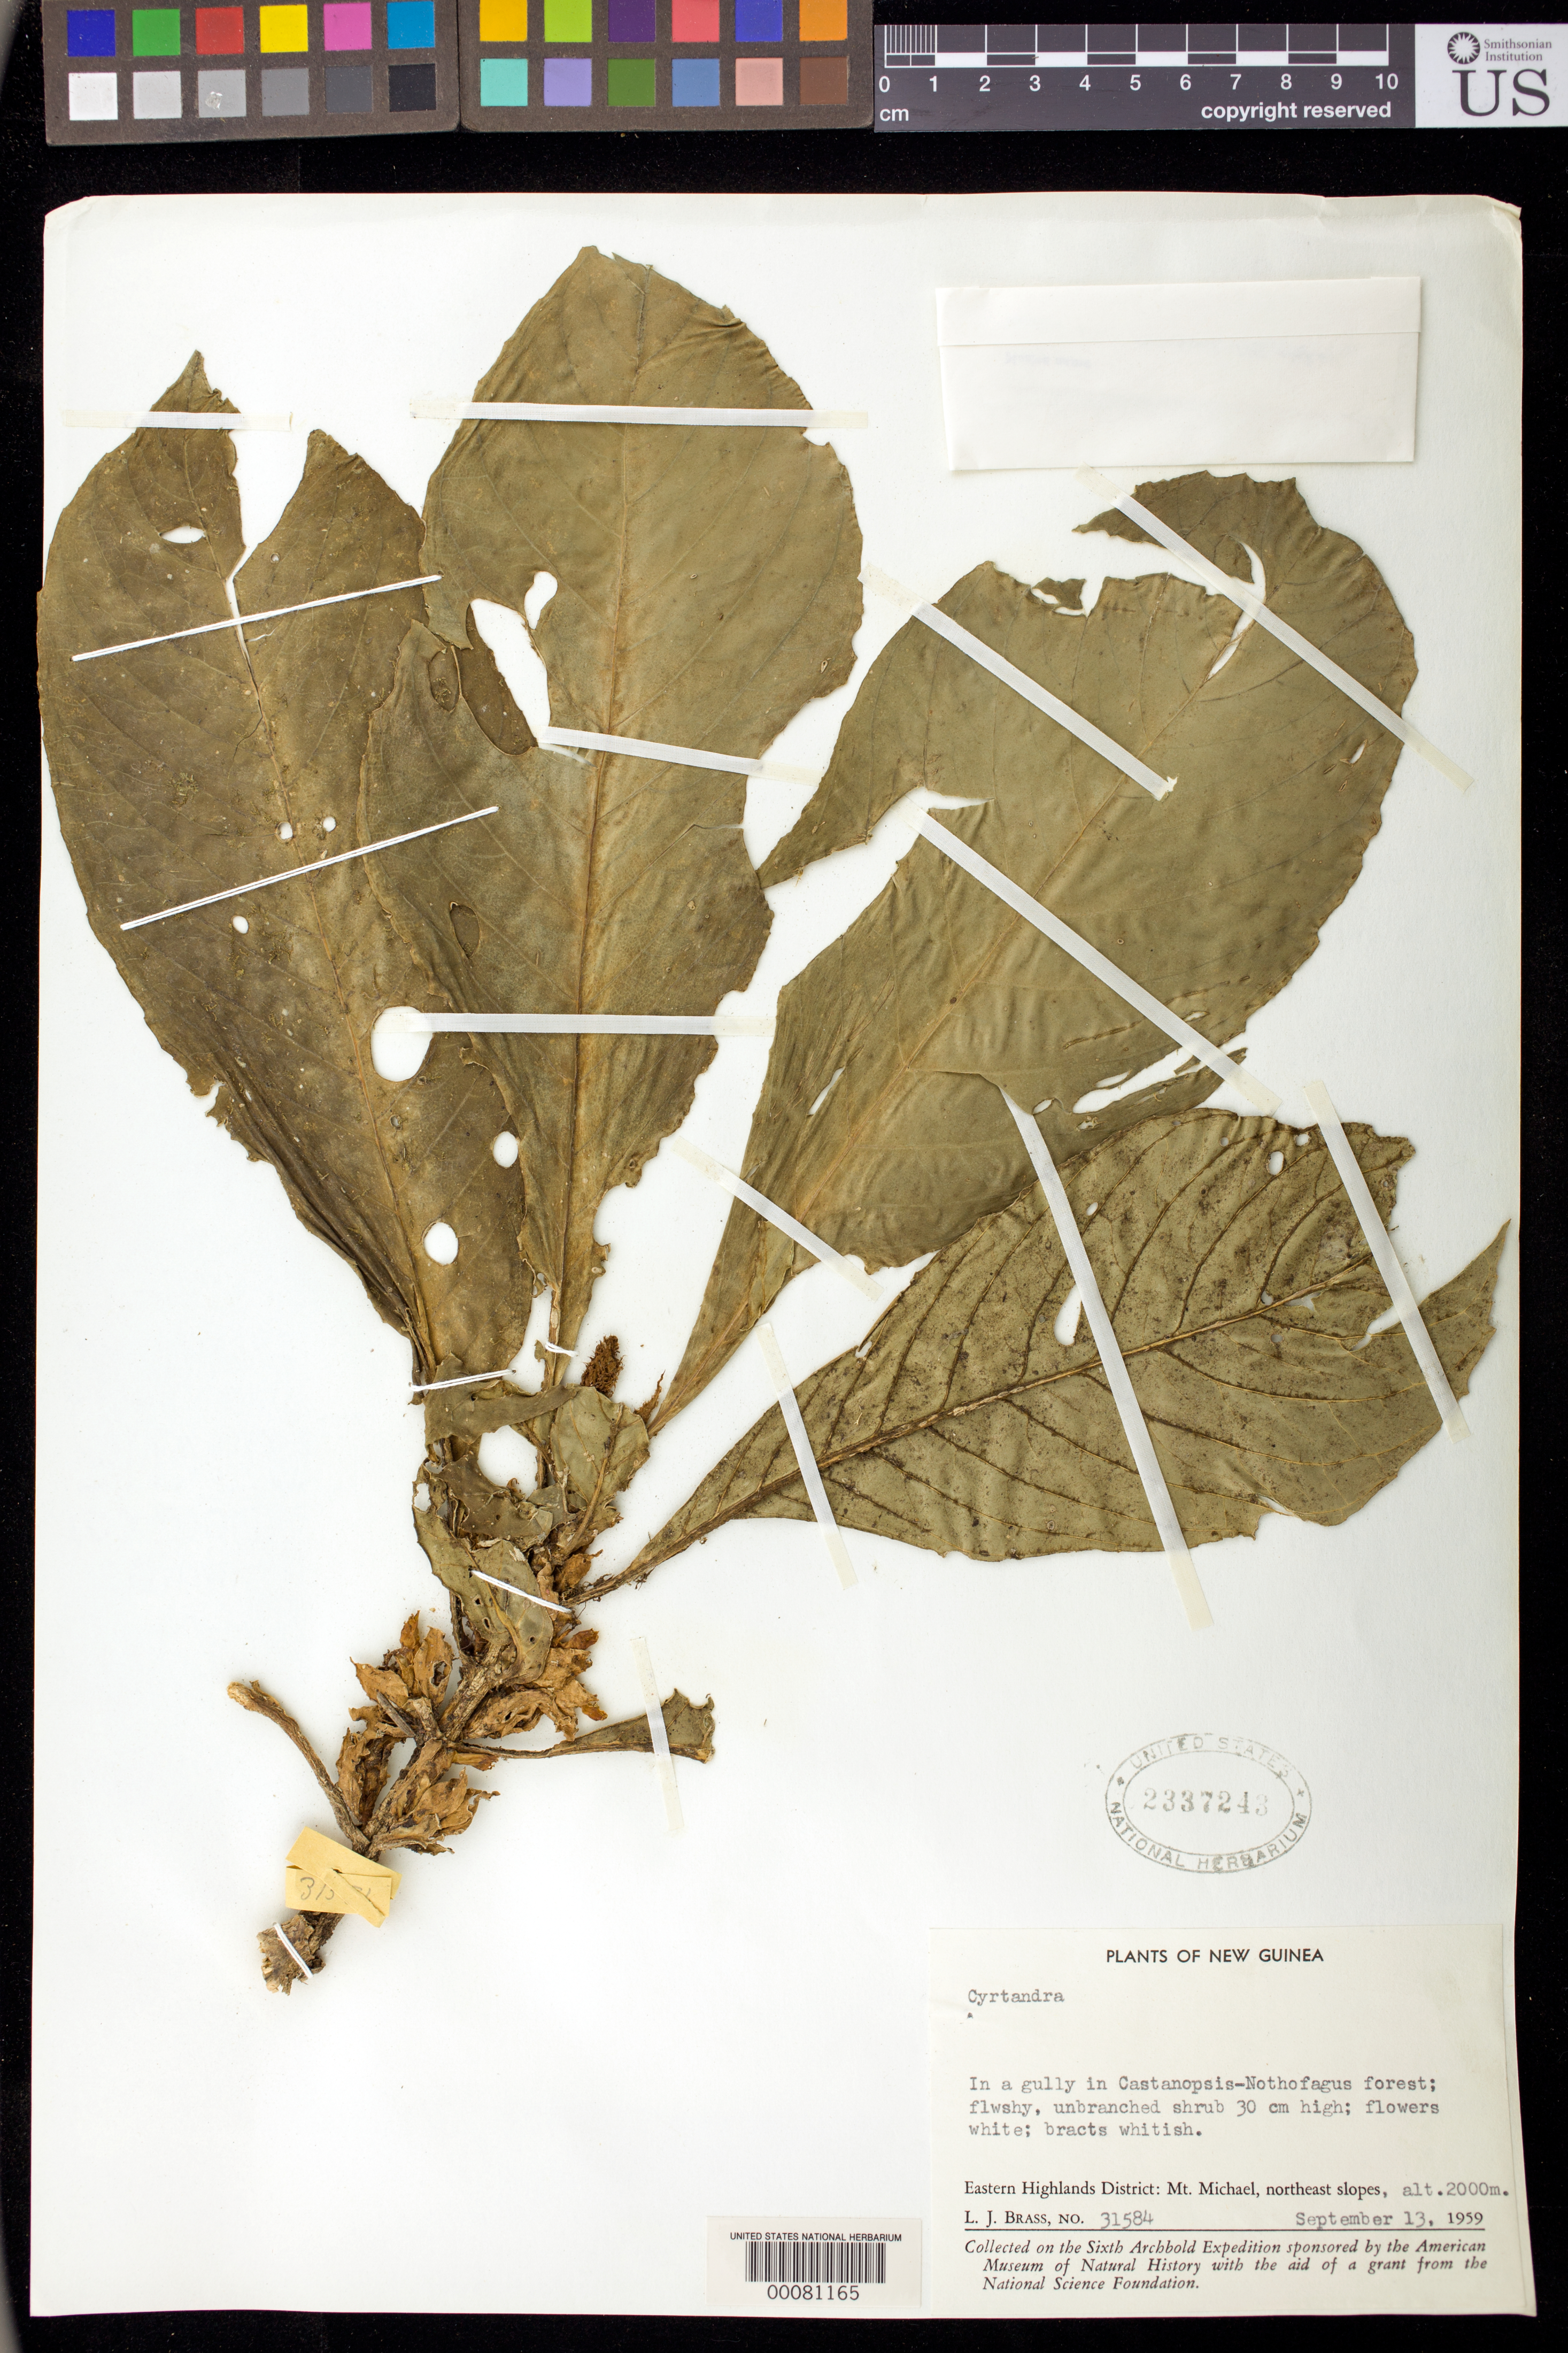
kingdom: Plantae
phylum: Tracheophyta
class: Magnoliopsida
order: Lamiales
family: Gesneriaceae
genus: Cyrtandra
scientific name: Cyrtandra sp.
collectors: L. J. Brass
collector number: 31584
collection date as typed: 13 Sep 1959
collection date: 1959-09-13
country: Papua New Guinea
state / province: Eastern Highlands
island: New Guinea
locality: Eastern highlands dist., Mt michael, northeast slopes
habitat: In a gully in castanopsis-nothofagus forest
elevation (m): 2000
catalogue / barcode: US 2337243